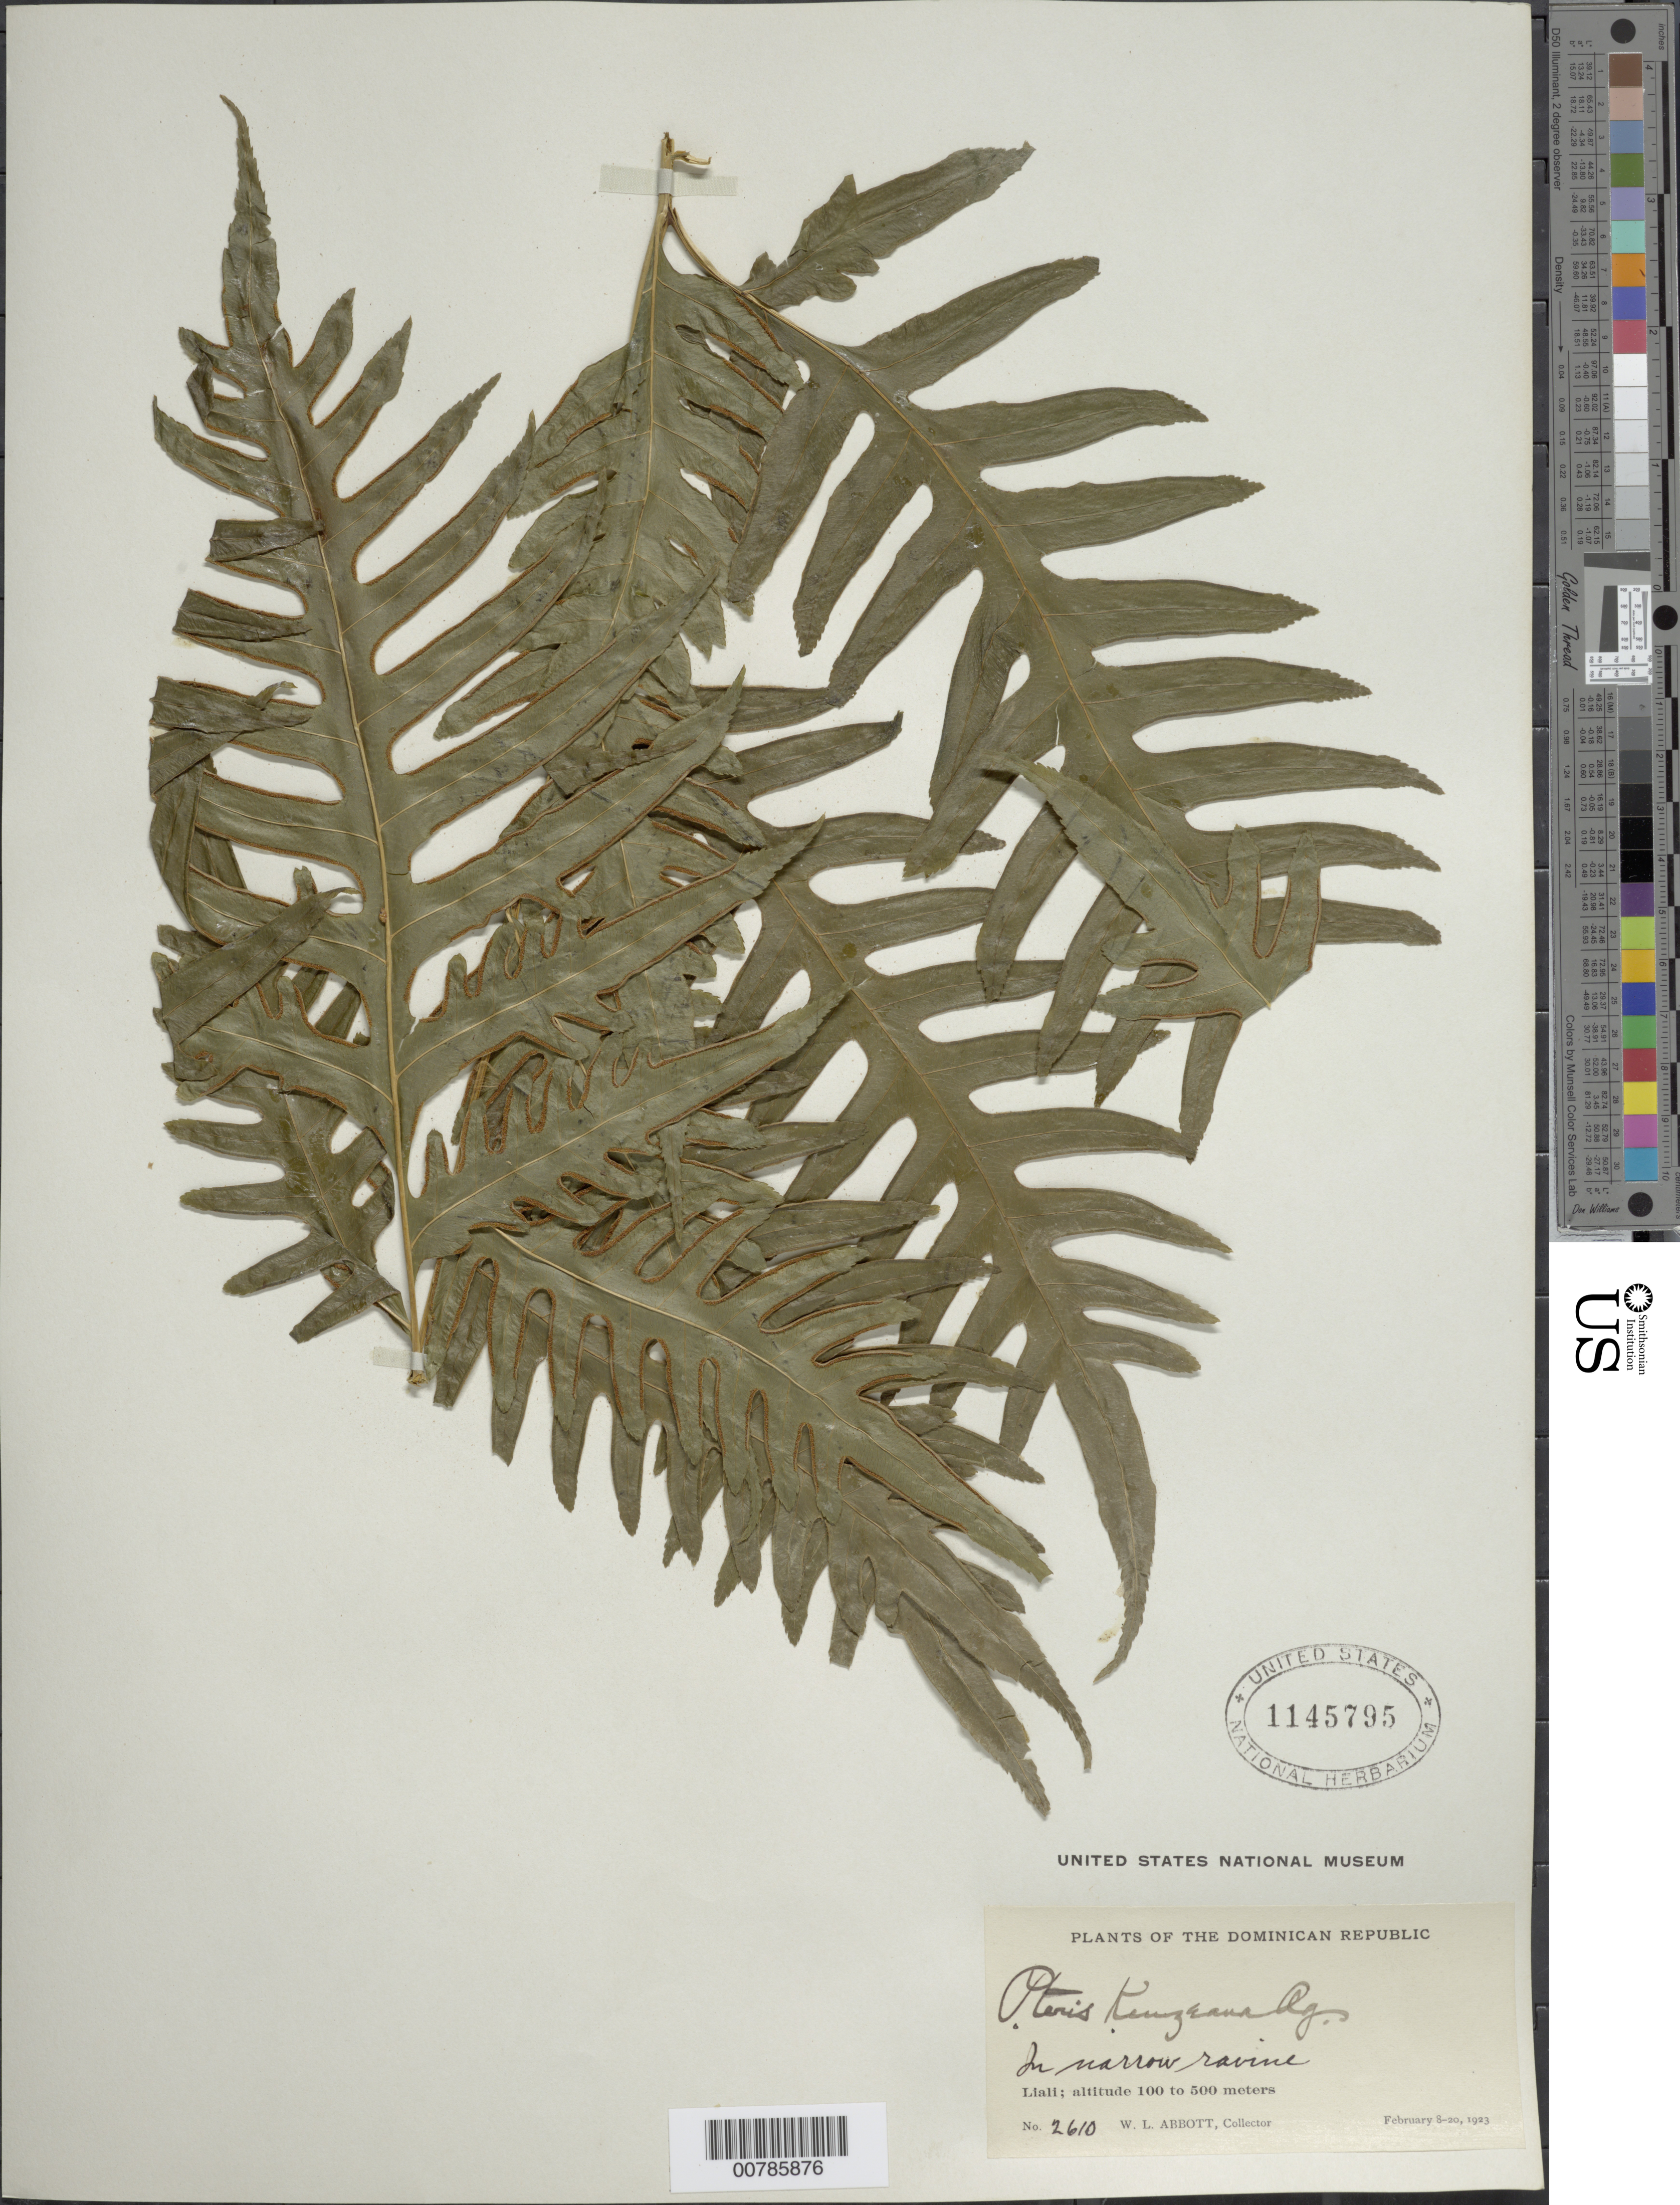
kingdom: Plantae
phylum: Tracheophyta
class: Polypodiopsida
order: Polypodiales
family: Pteridaceae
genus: Pteris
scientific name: Pteris altissima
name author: Poir.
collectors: W. L. Abbott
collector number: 2610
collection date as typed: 08 Feb 1923 to 20 Feb 1923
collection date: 1923-02-08/1923-02-20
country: Dominican Republic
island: Hispaniola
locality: Liali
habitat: In narrow ravine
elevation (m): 100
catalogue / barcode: US 1145795